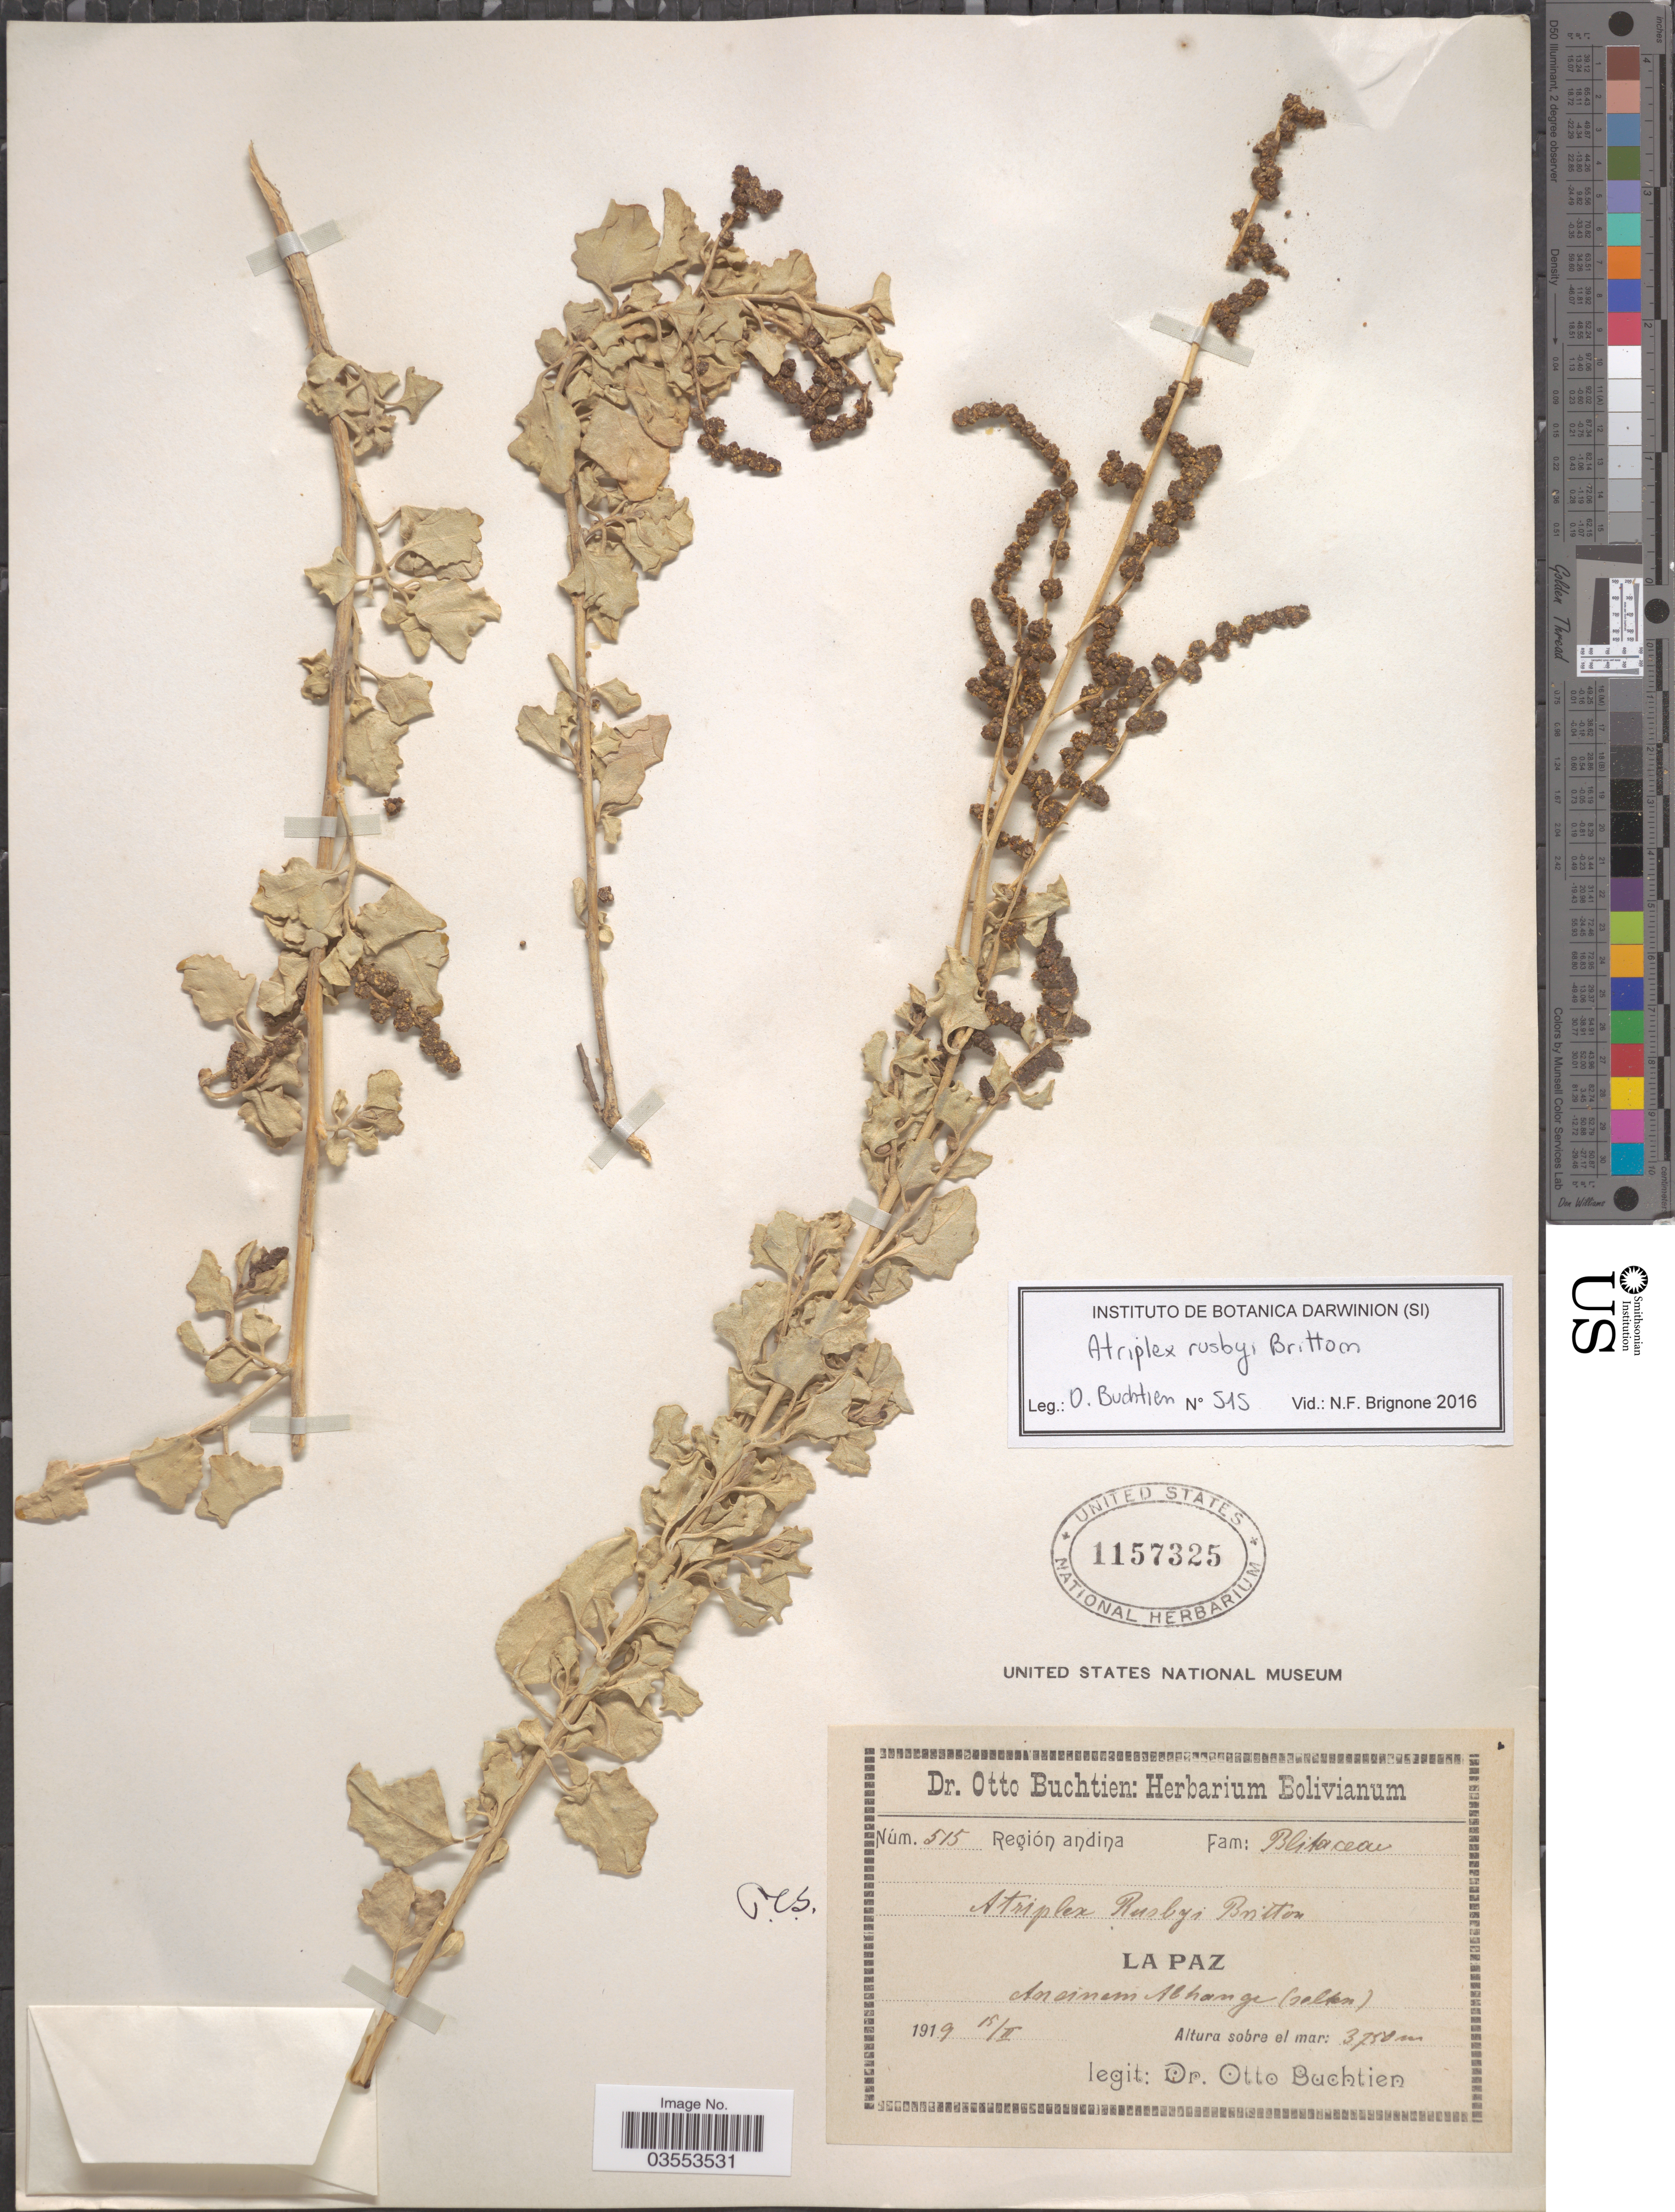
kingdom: Plantae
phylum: Tracheophyta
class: Magnoliopsida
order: Caryophyllales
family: Amaranthaceae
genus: Atriplex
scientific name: Atriplex rusbyi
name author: Britton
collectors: O. Buchtien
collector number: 515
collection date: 1919-02-15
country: Bolivia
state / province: La Paz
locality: Región andina.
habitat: An einem Abhänge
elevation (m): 3750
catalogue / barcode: US 1157325